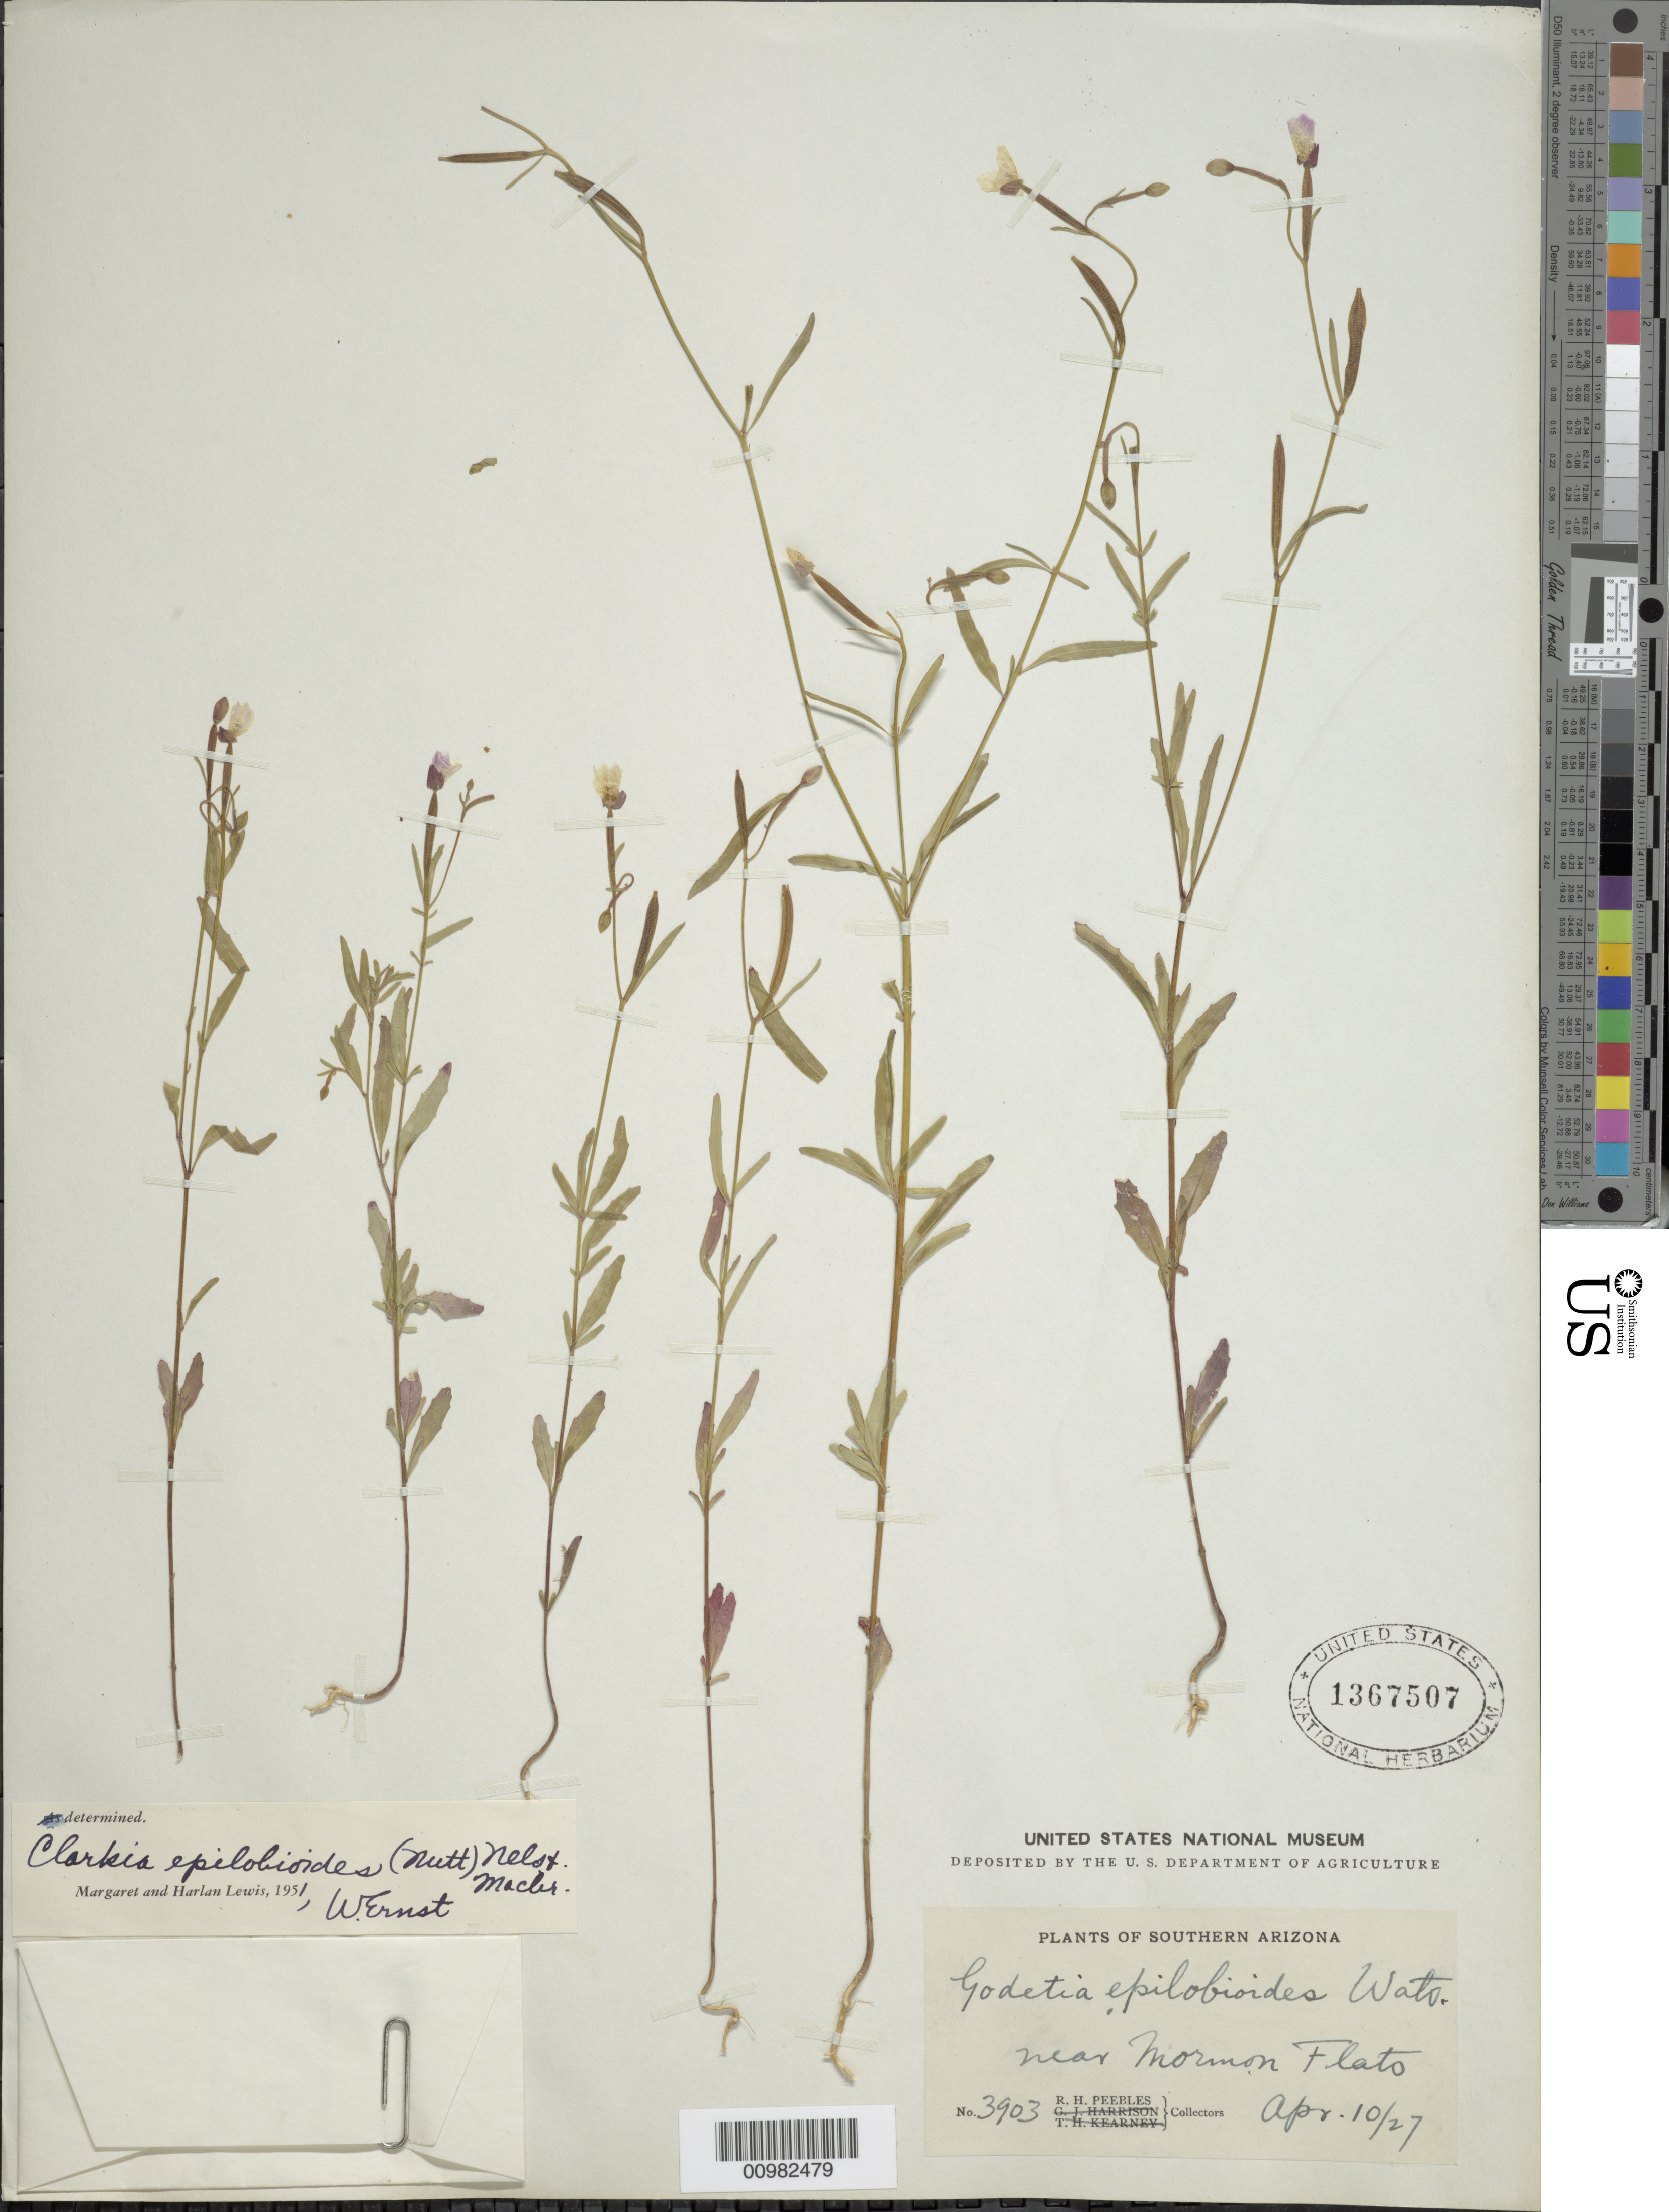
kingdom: Plantae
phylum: Tracheophyta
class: Magnoliopsida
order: Myrtales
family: Onagraceae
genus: Clarkia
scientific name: Clarkia epilobioides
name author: (Nutt. ex Torr. & A. Gray) A. Nelson & J.F. Macbr.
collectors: R. H. Peebles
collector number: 3903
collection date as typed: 10 Apr 1927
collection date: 1927-04-10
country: United States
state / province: Arizona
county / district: Maricopa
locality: near Mormon Flats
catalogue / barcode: US 1367507